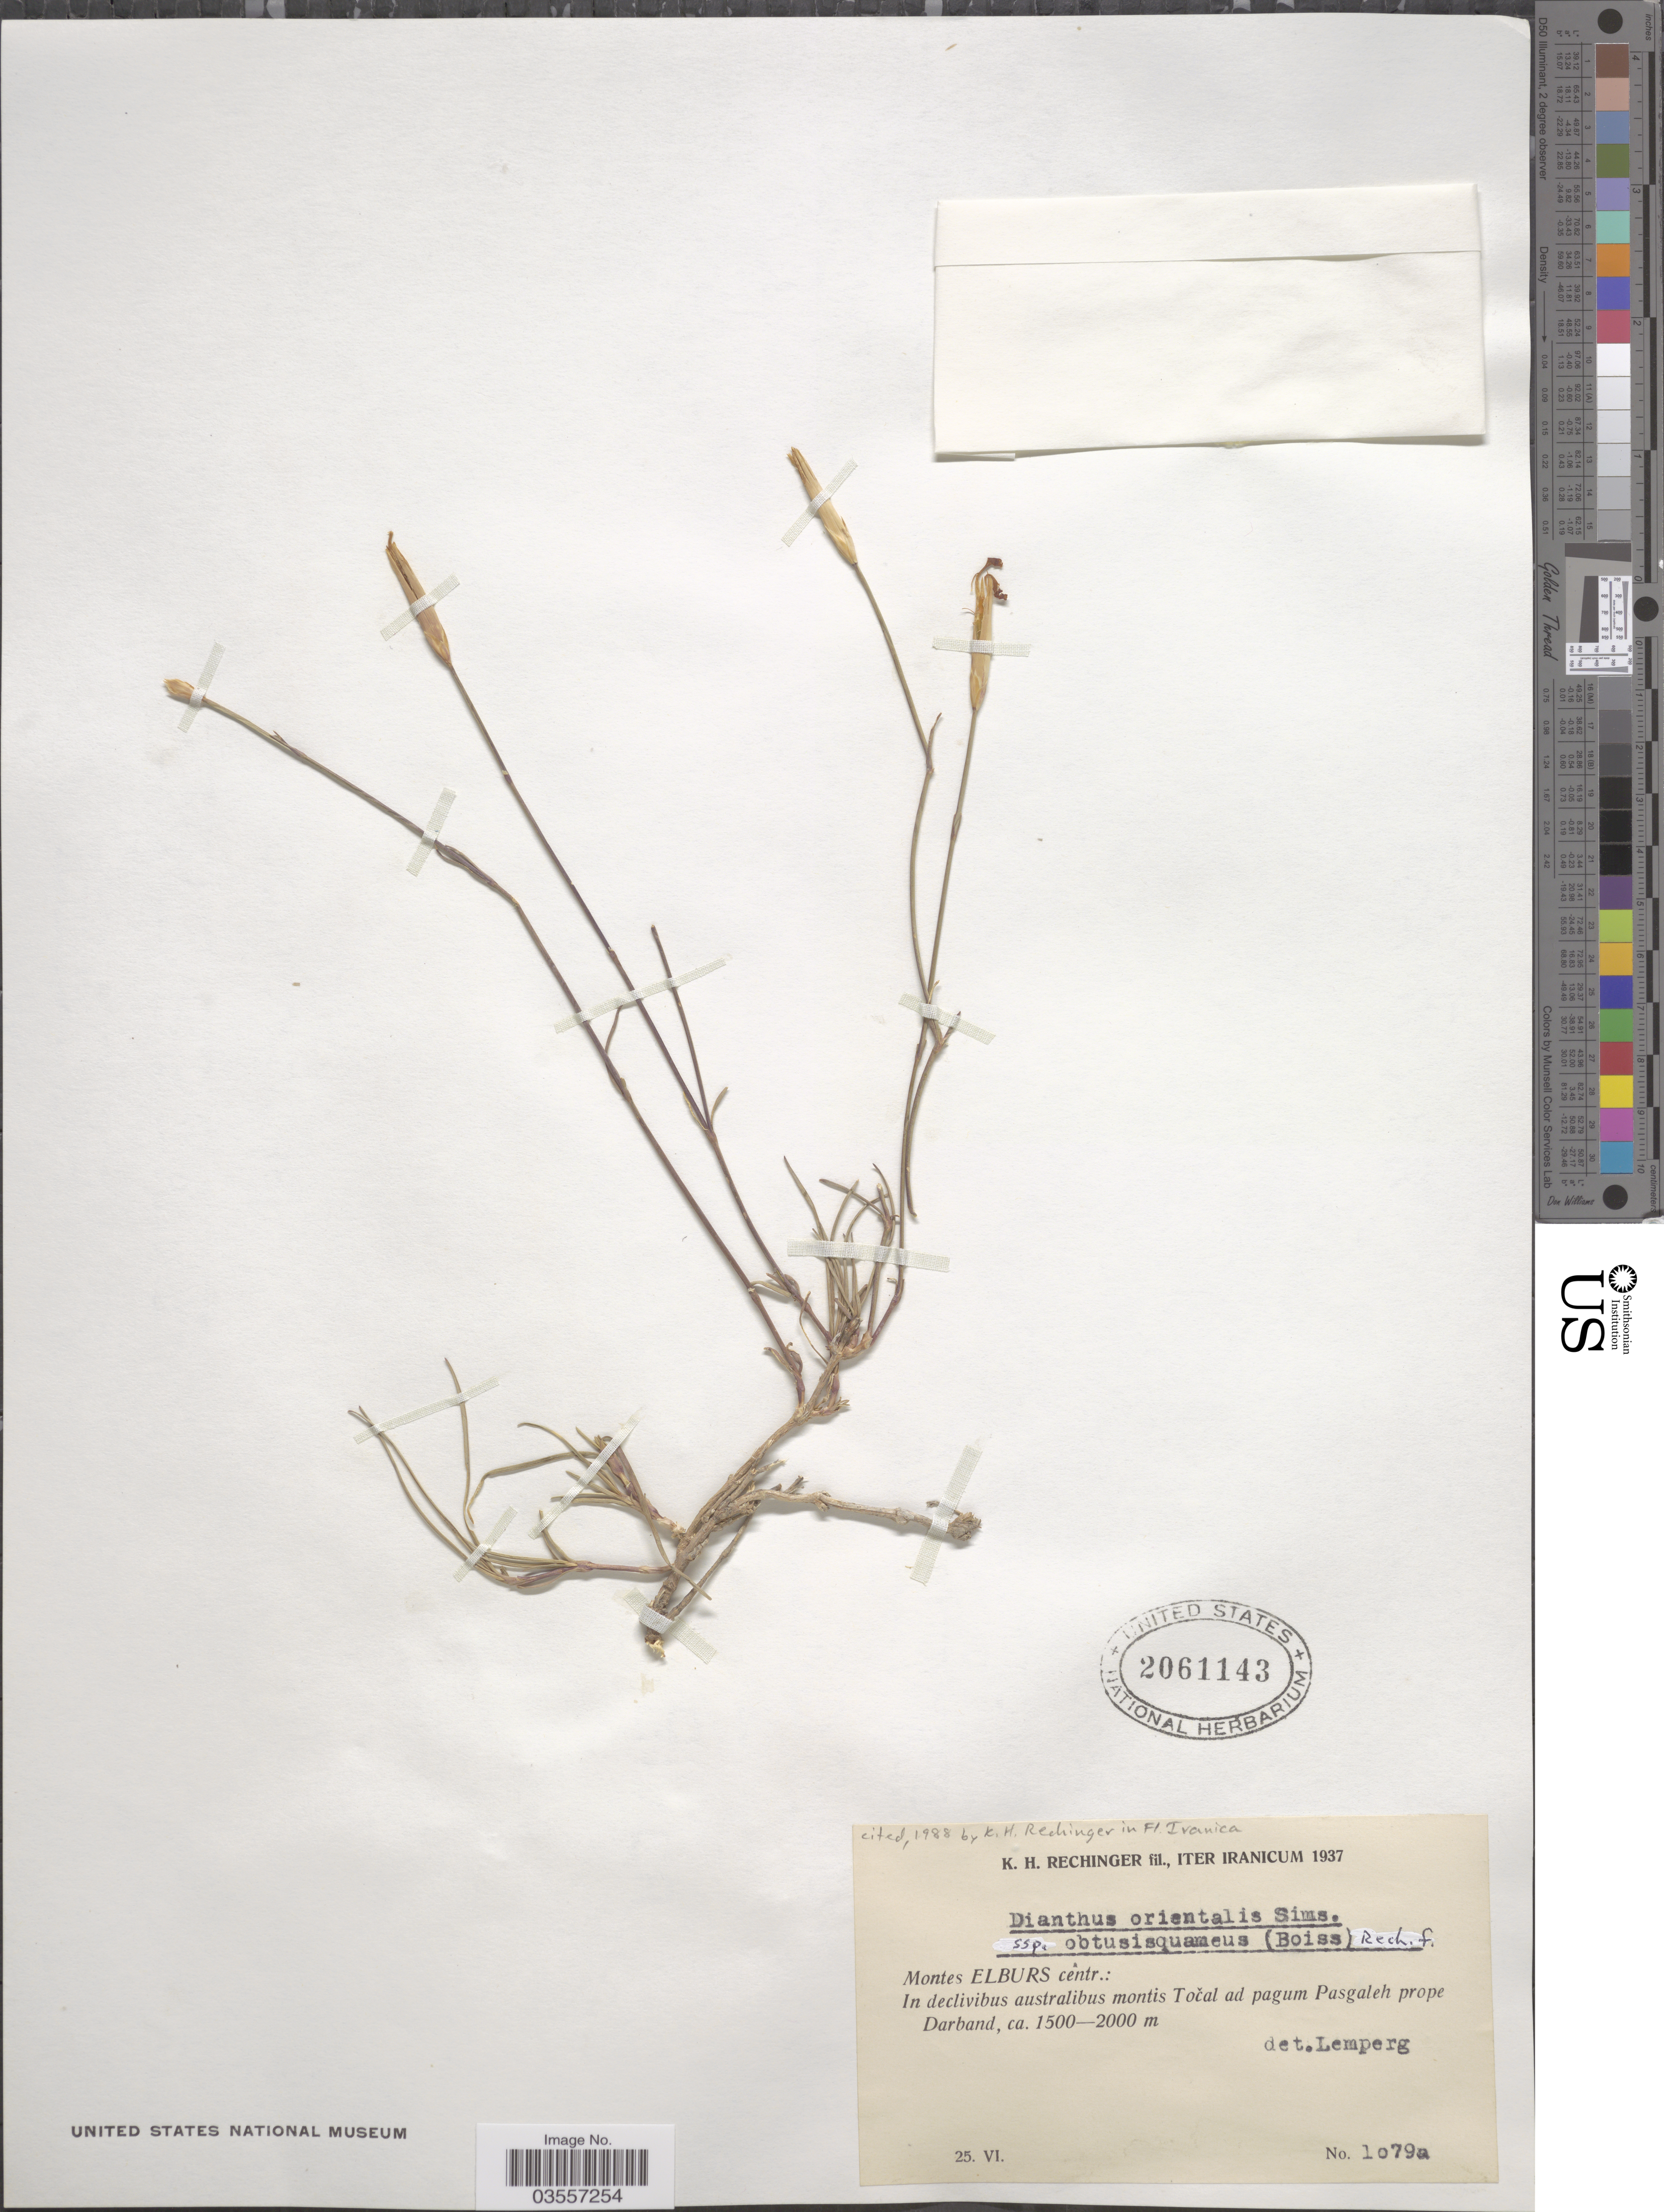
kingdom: Plantae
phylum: Tracheophyta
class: Magnoliopsida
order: Caryophyllales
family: Caryophyllaceae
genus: Dianthus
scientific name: Dianthus orientalis subsp. obtusisquameus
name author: (Boiss.) Rech. f.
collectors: K. H. Rechinger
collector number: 1079a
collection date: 1937-06-25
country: Iran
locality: Montes Elburs centr.: In declivibus australibus montis Točal ad pagum Pasgaleh prope Darband.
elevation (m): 1500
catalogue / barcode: US 2061143